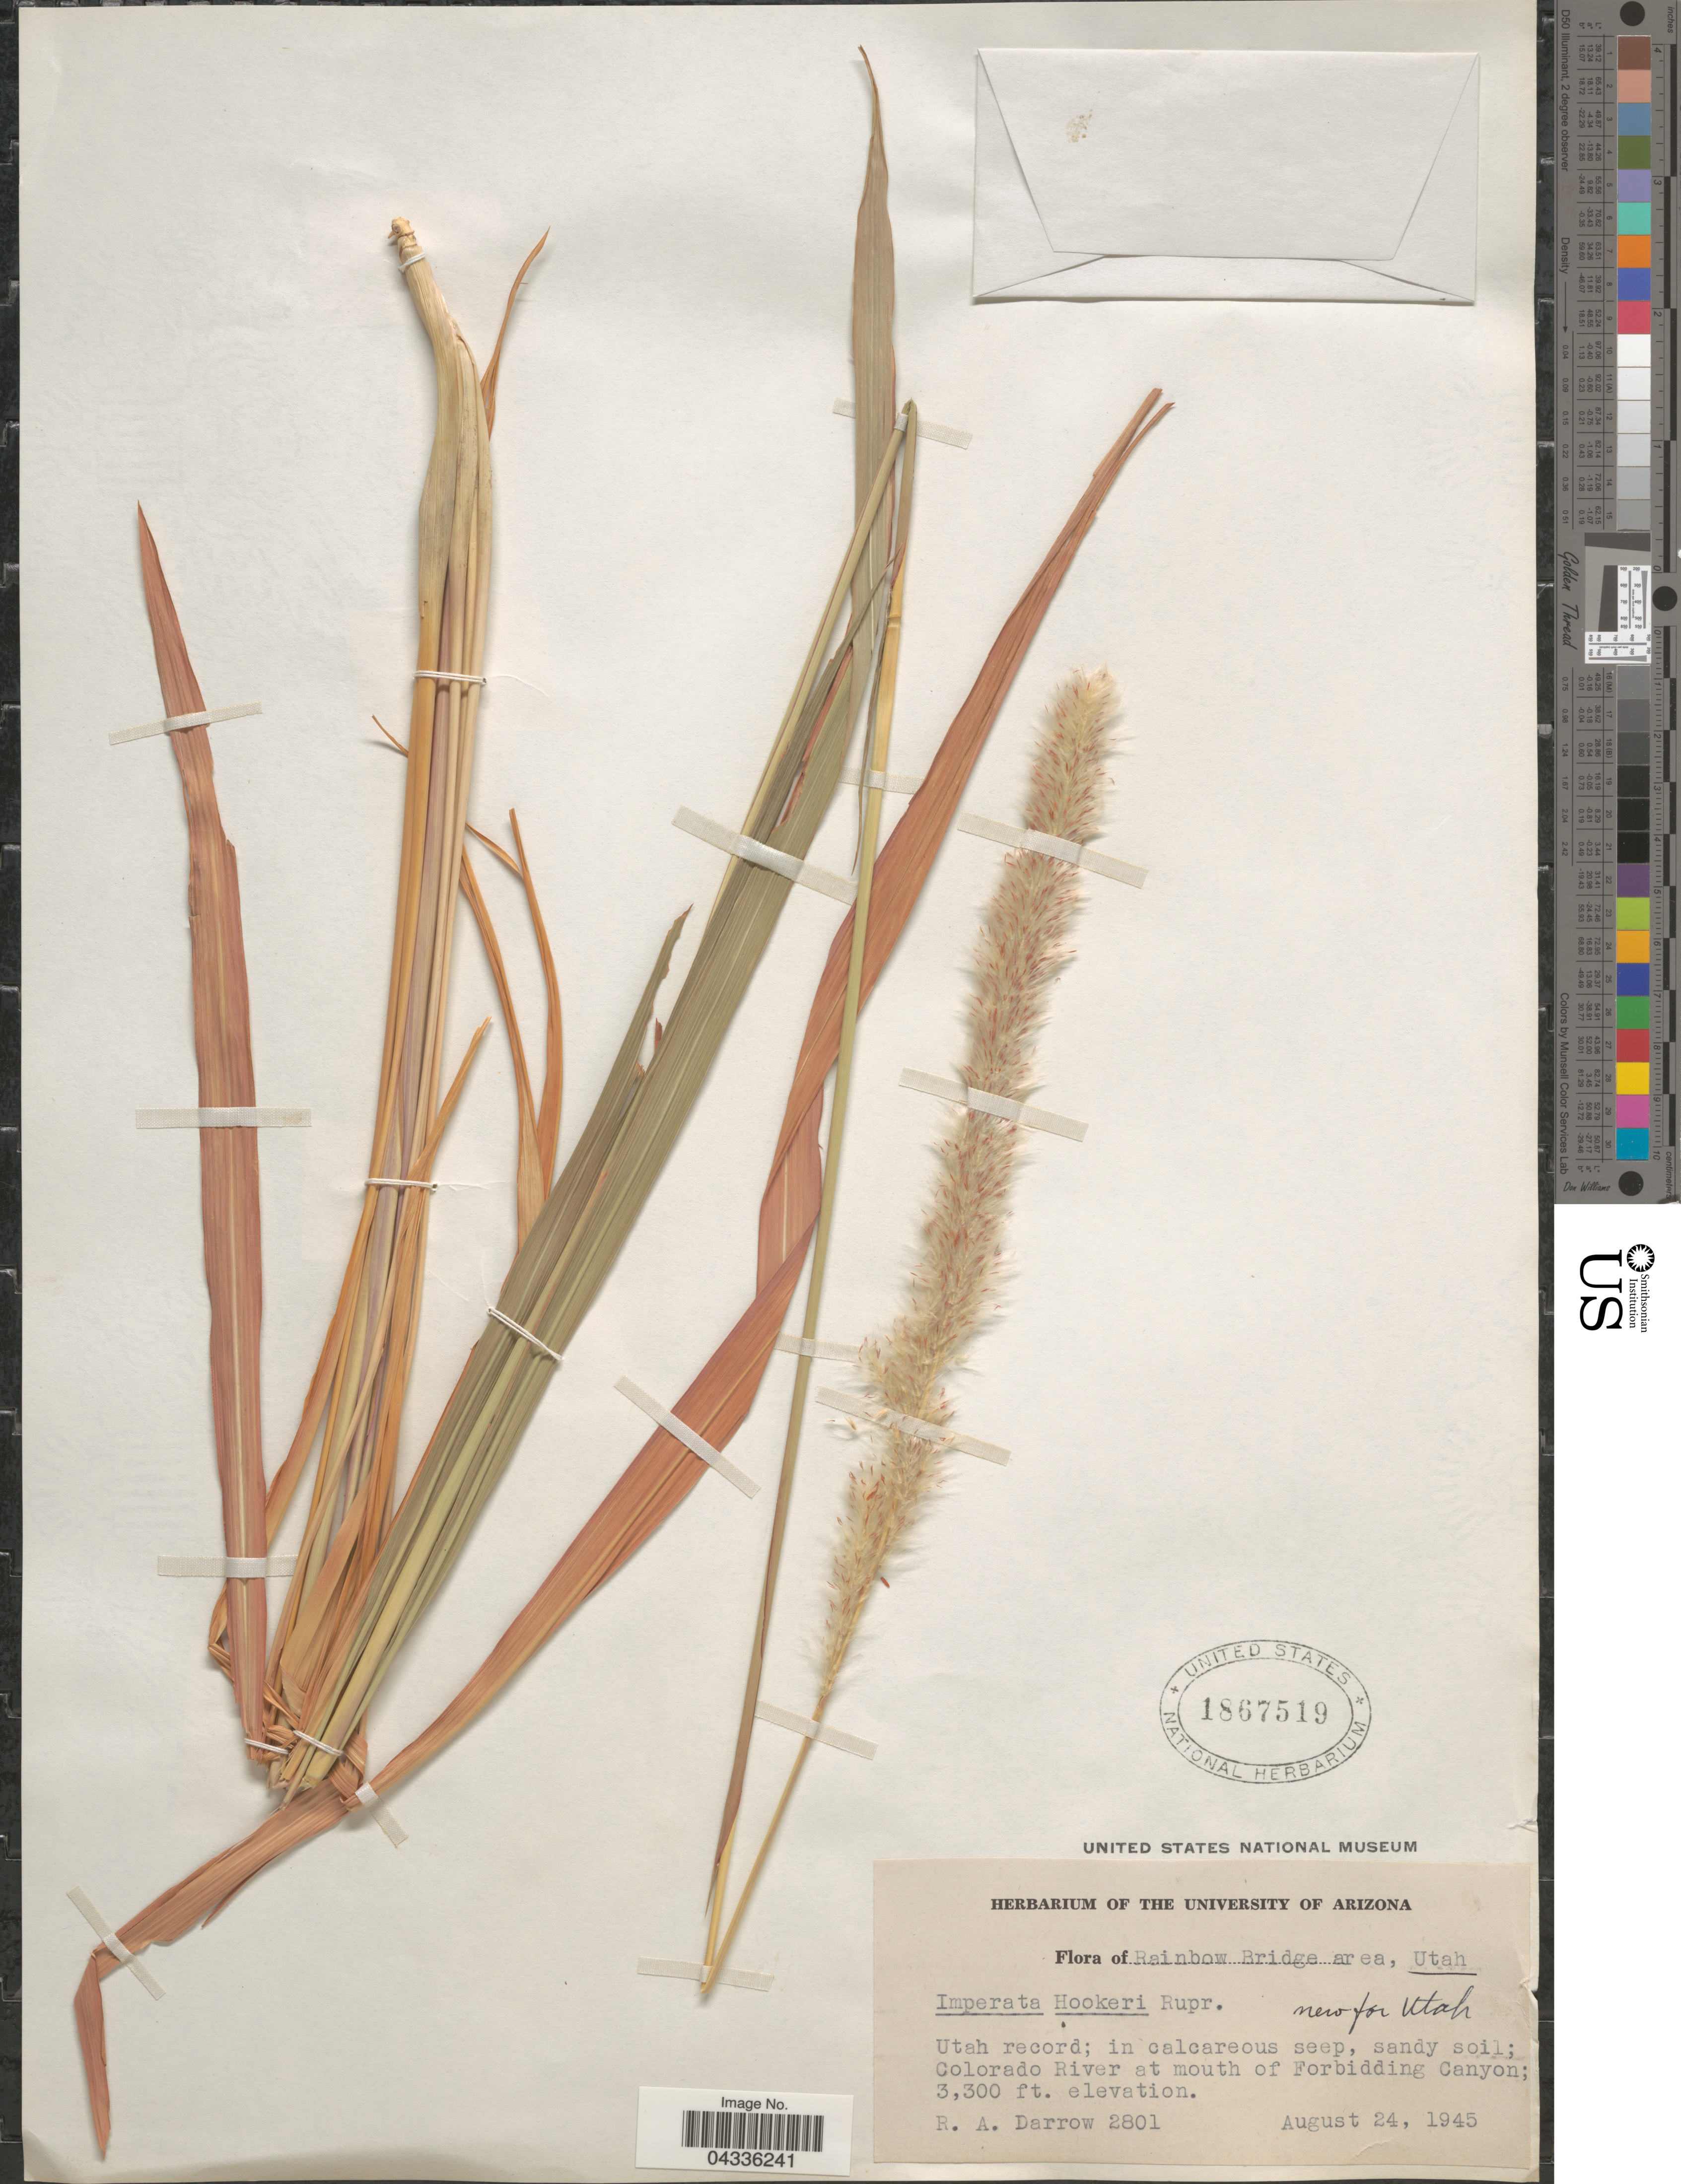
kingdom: Plantae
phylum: Tracheophyta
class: Liliopsida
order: Poales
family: Poaceae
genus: Imperata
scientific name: Imperata brevifolia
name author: Vasey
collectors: R. A. Darrow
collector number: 2801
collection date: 1945-08-24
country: United States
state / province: Utah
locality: Rainbow Bridge area. Colorado River at mouth of Forbidding Canyon.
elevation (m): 1006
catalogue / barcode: US 1867519